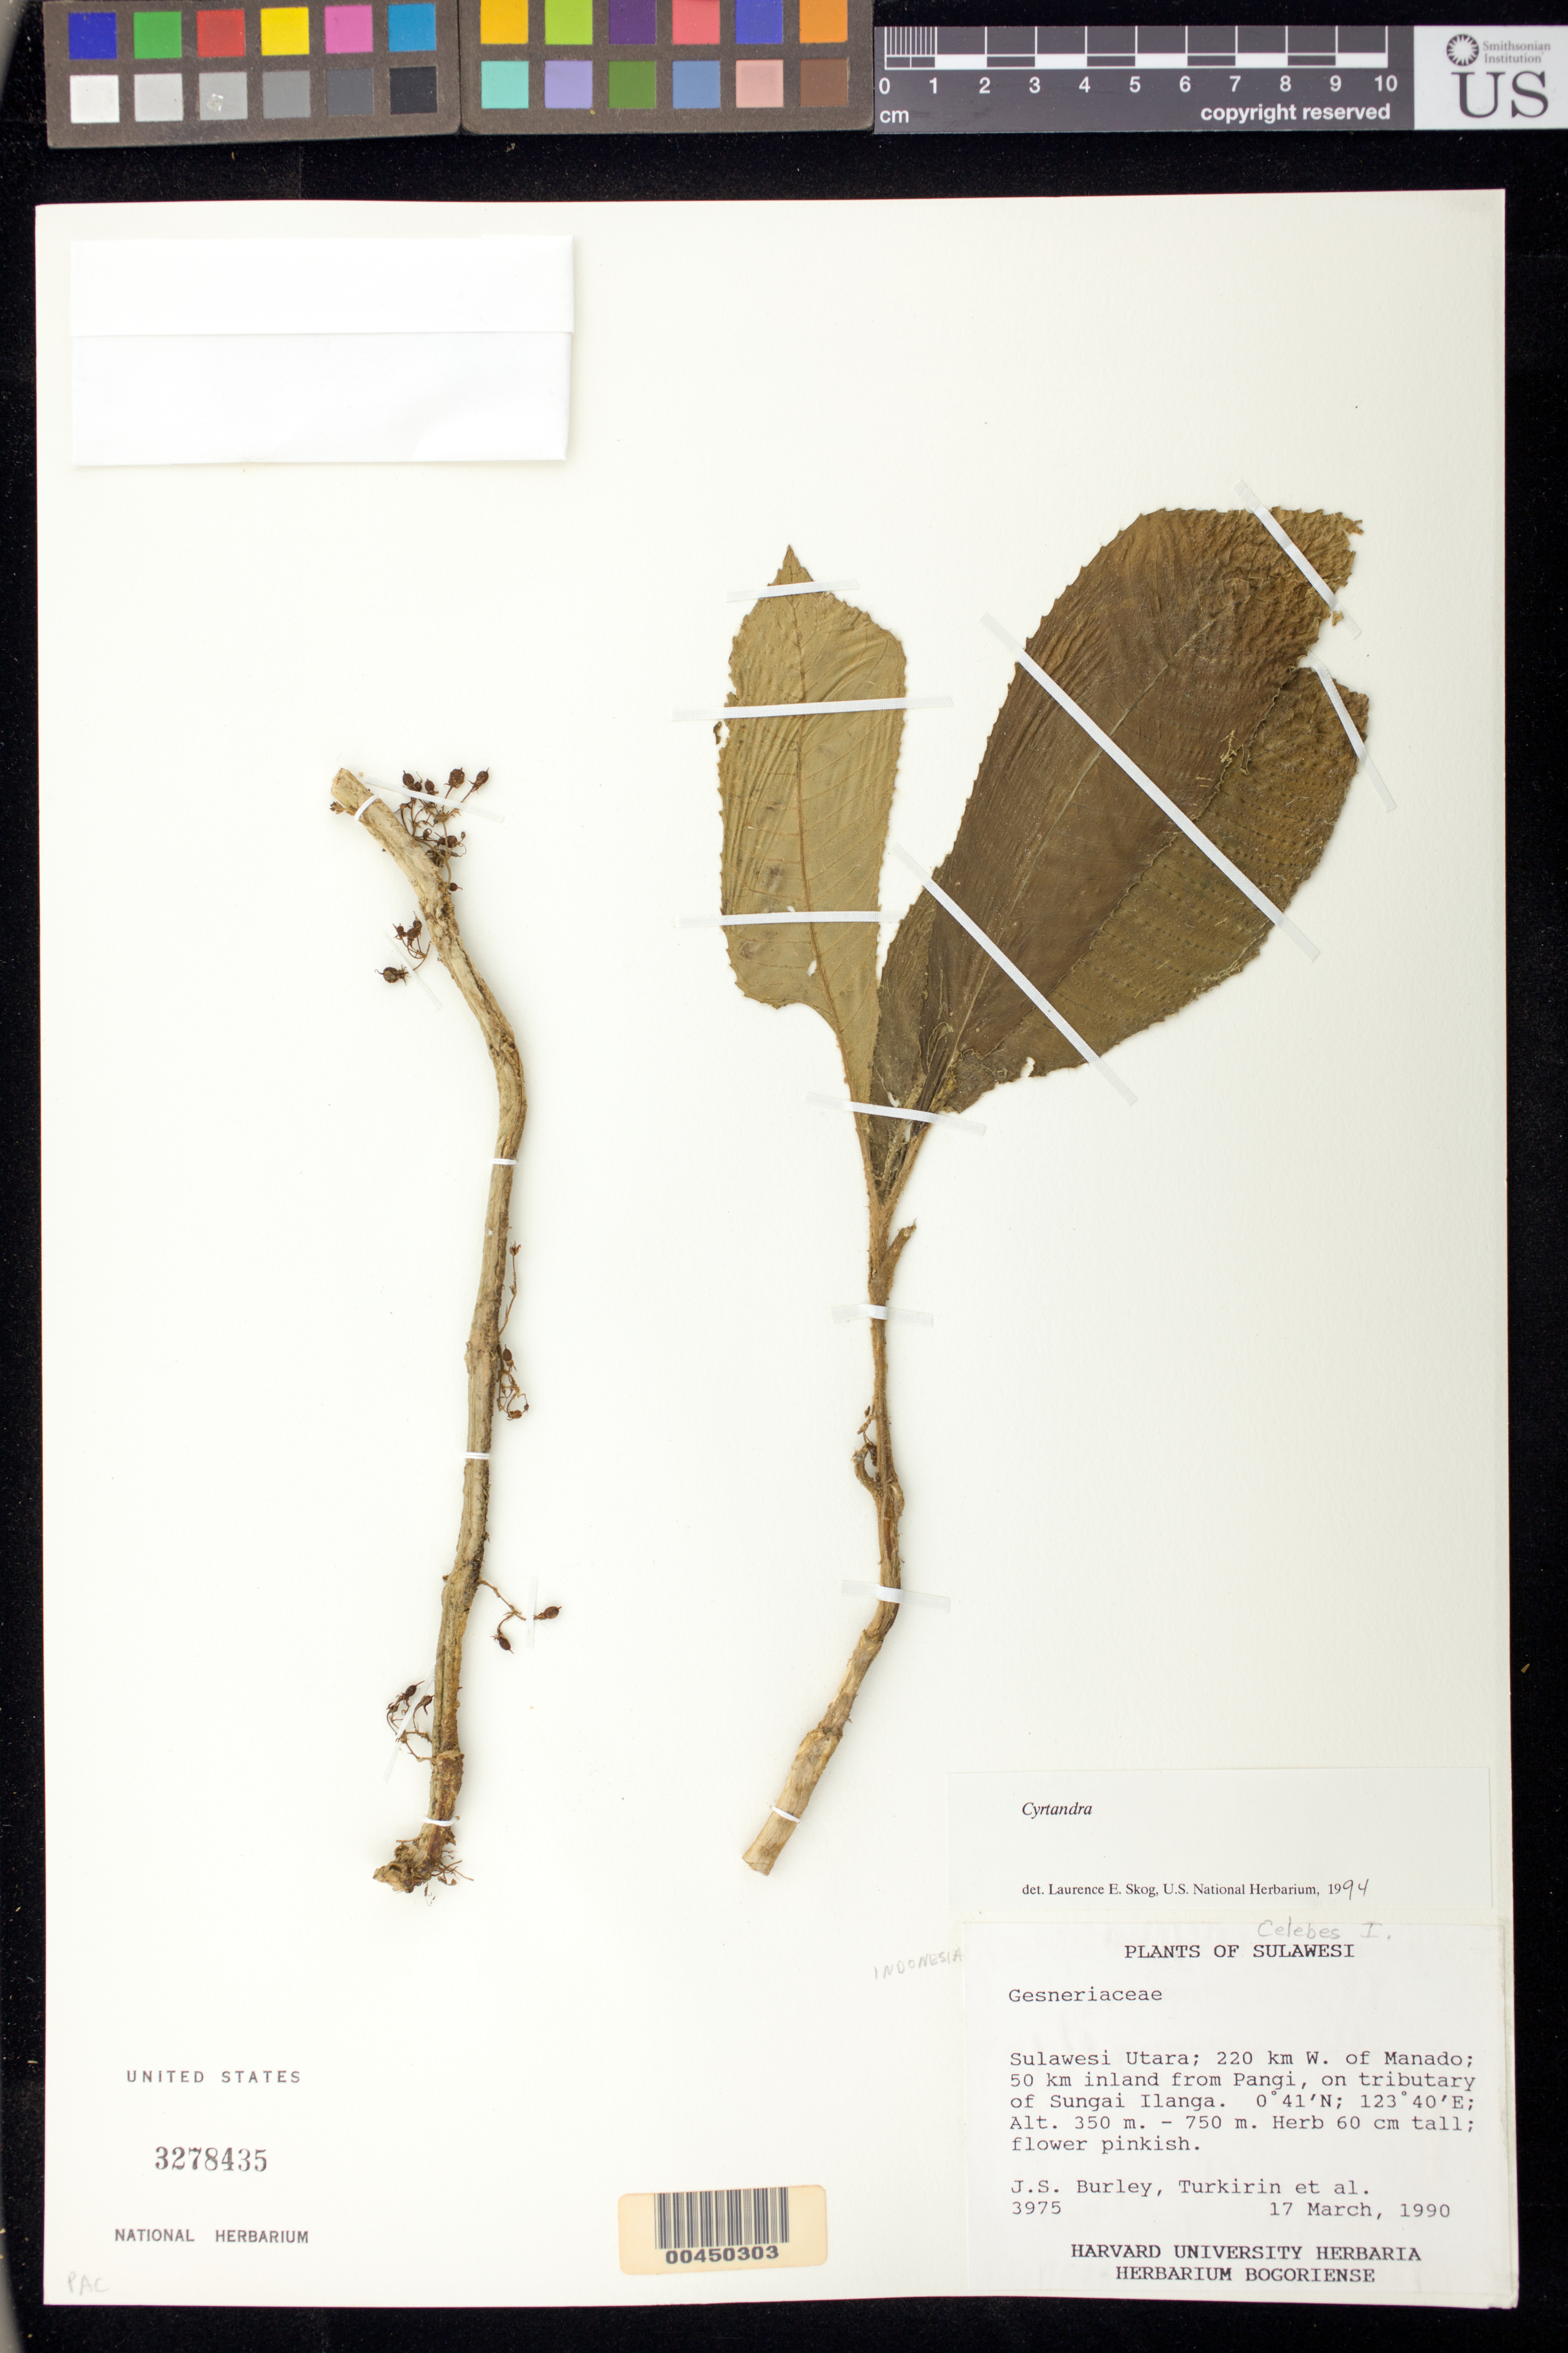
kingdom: Plantae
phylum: Tracheophyta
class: Magnoliopsida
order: Lamiales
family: Gesneriaceae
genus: Cyrtandra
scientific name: Cyrtandra sp.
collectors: J. S. Burley, -. Turkirin & et al.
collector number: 3975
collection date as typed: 17 Mar 1990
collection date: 1990-03-17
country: Indonesia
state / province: Sulawesi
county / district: Sulawesi Utara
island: Sulawesi [Celebes]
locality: W of Manado, Pangi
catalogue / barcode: US 3278435